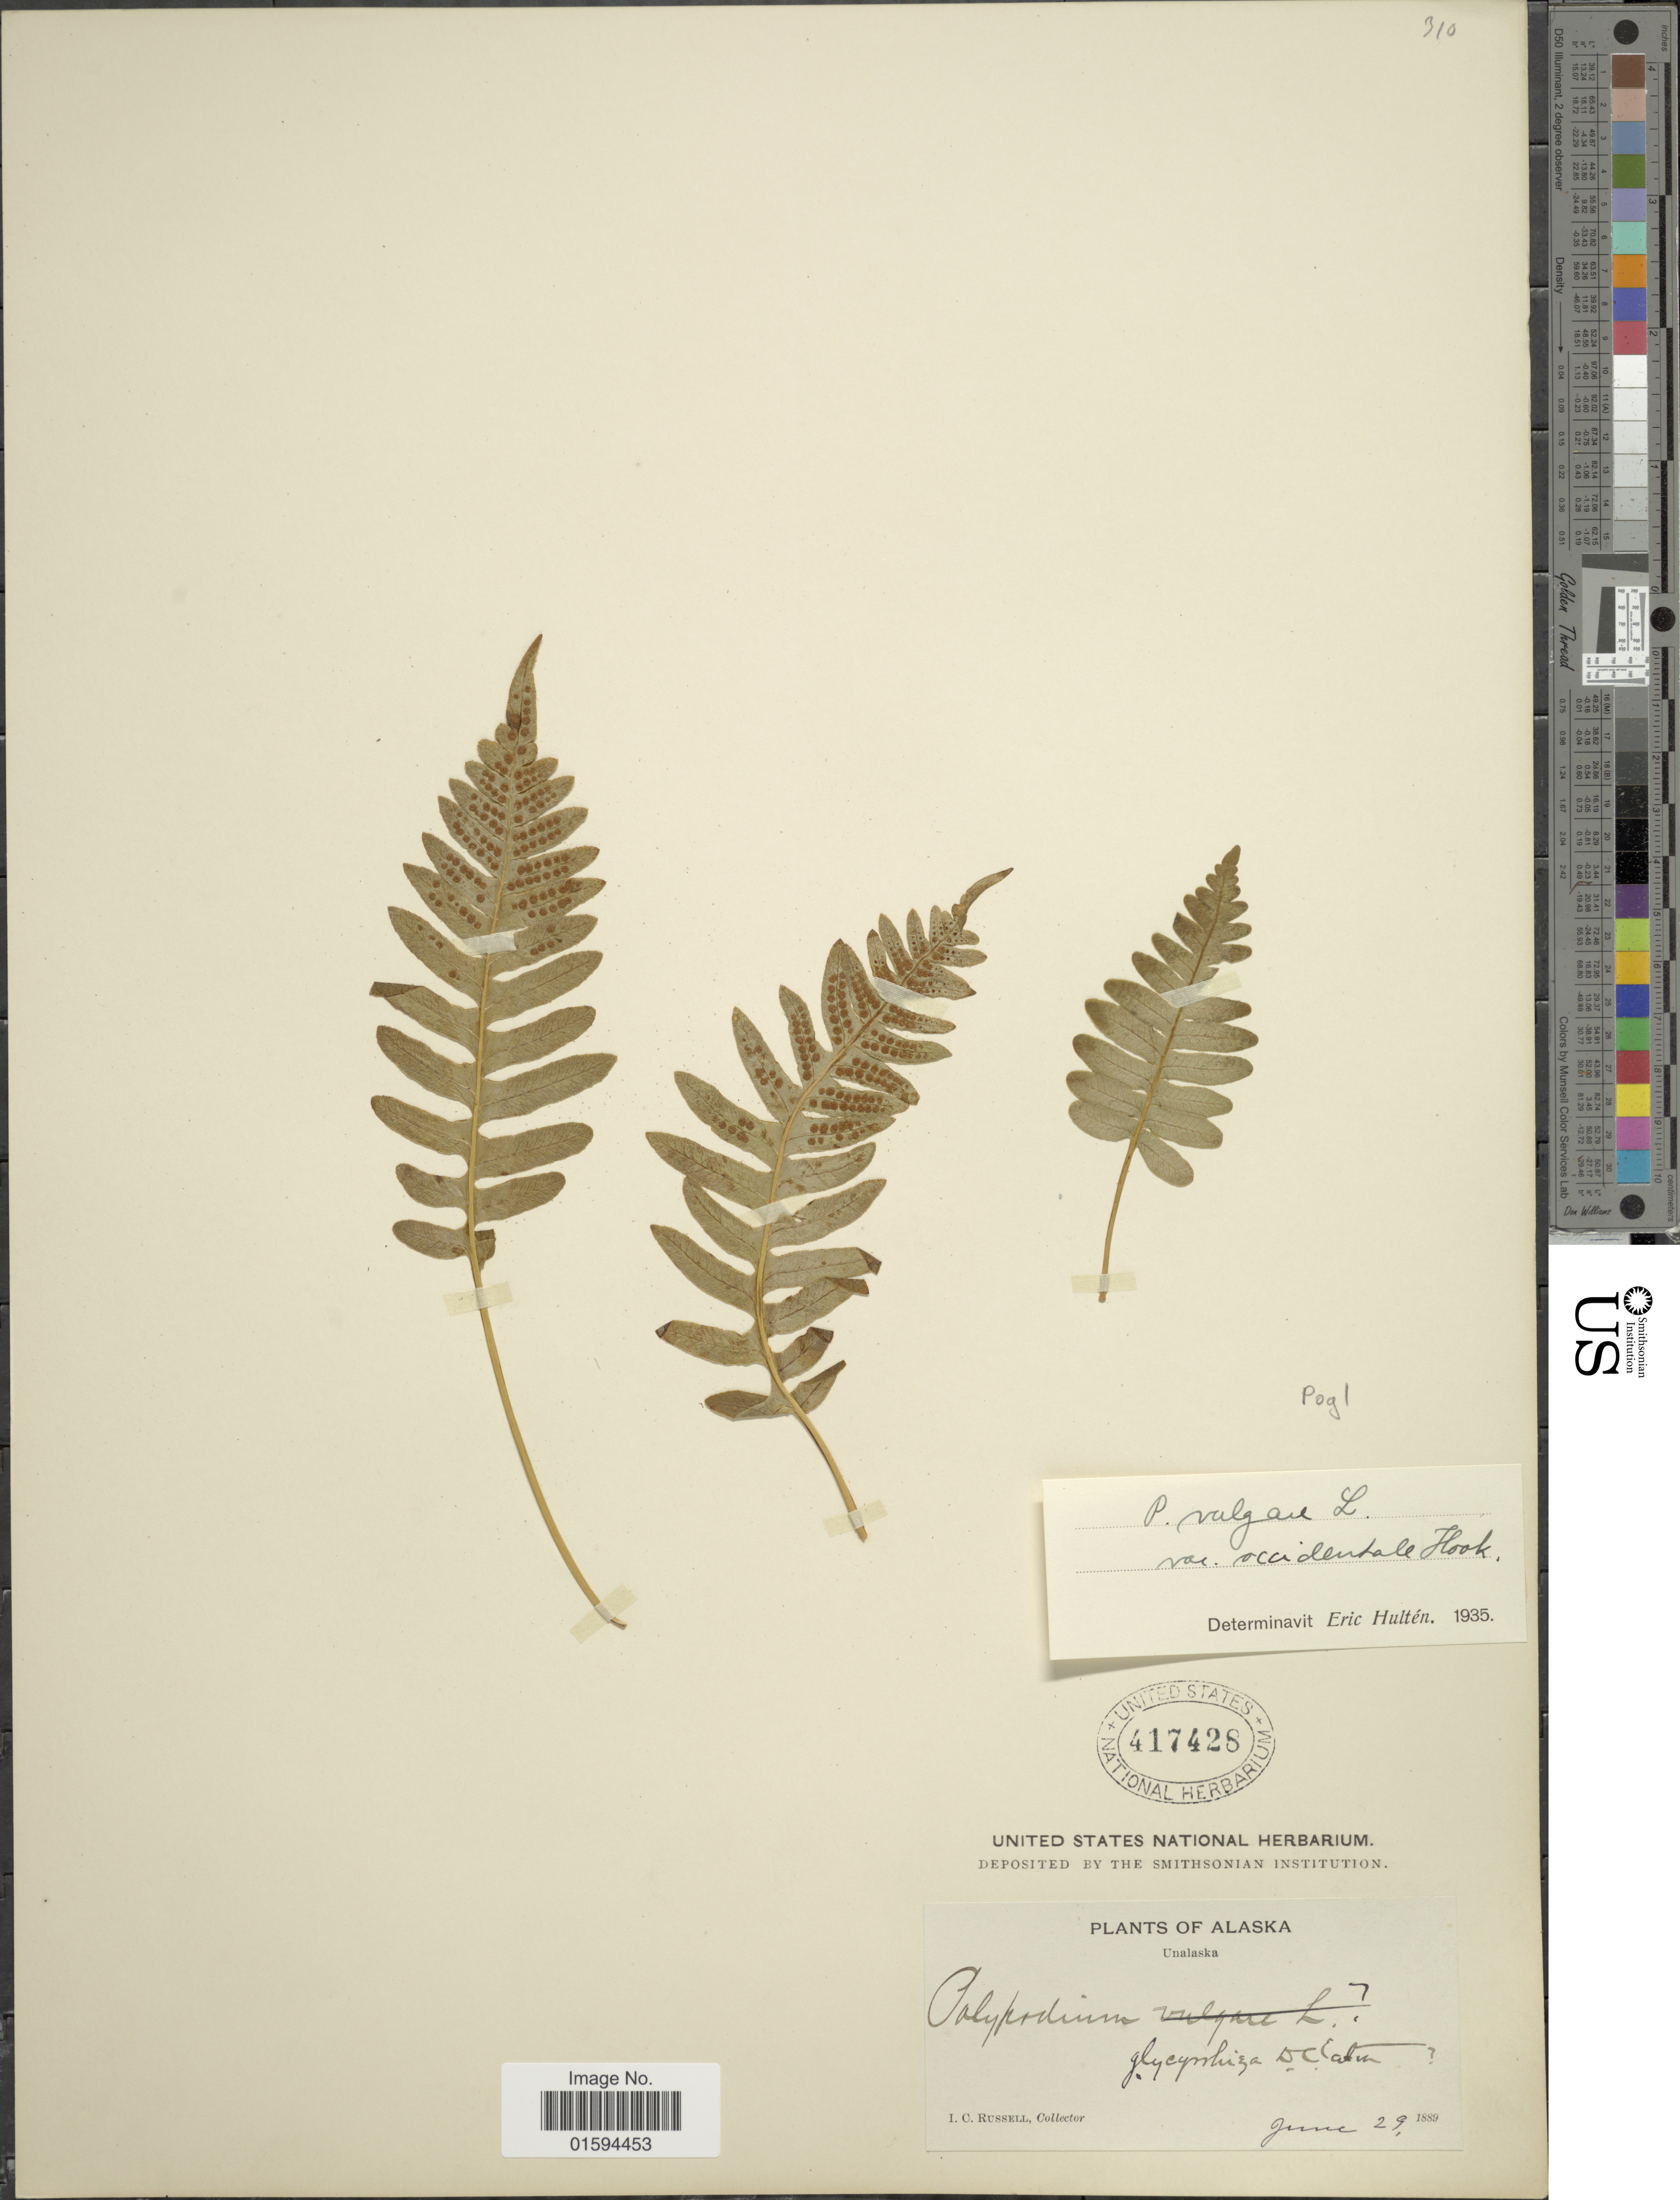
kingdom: Plantae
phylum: Tracheophyta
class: Polypodiopsida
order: Polypodiales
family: Polypodiaceae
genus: Polypodium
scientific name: Polypodium glycyrrhiza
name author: D.C. Eaton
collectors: I. C. Russell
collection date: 1889-06-29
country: United States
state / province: Alaska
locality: Unalaska.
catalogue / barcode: US 417428